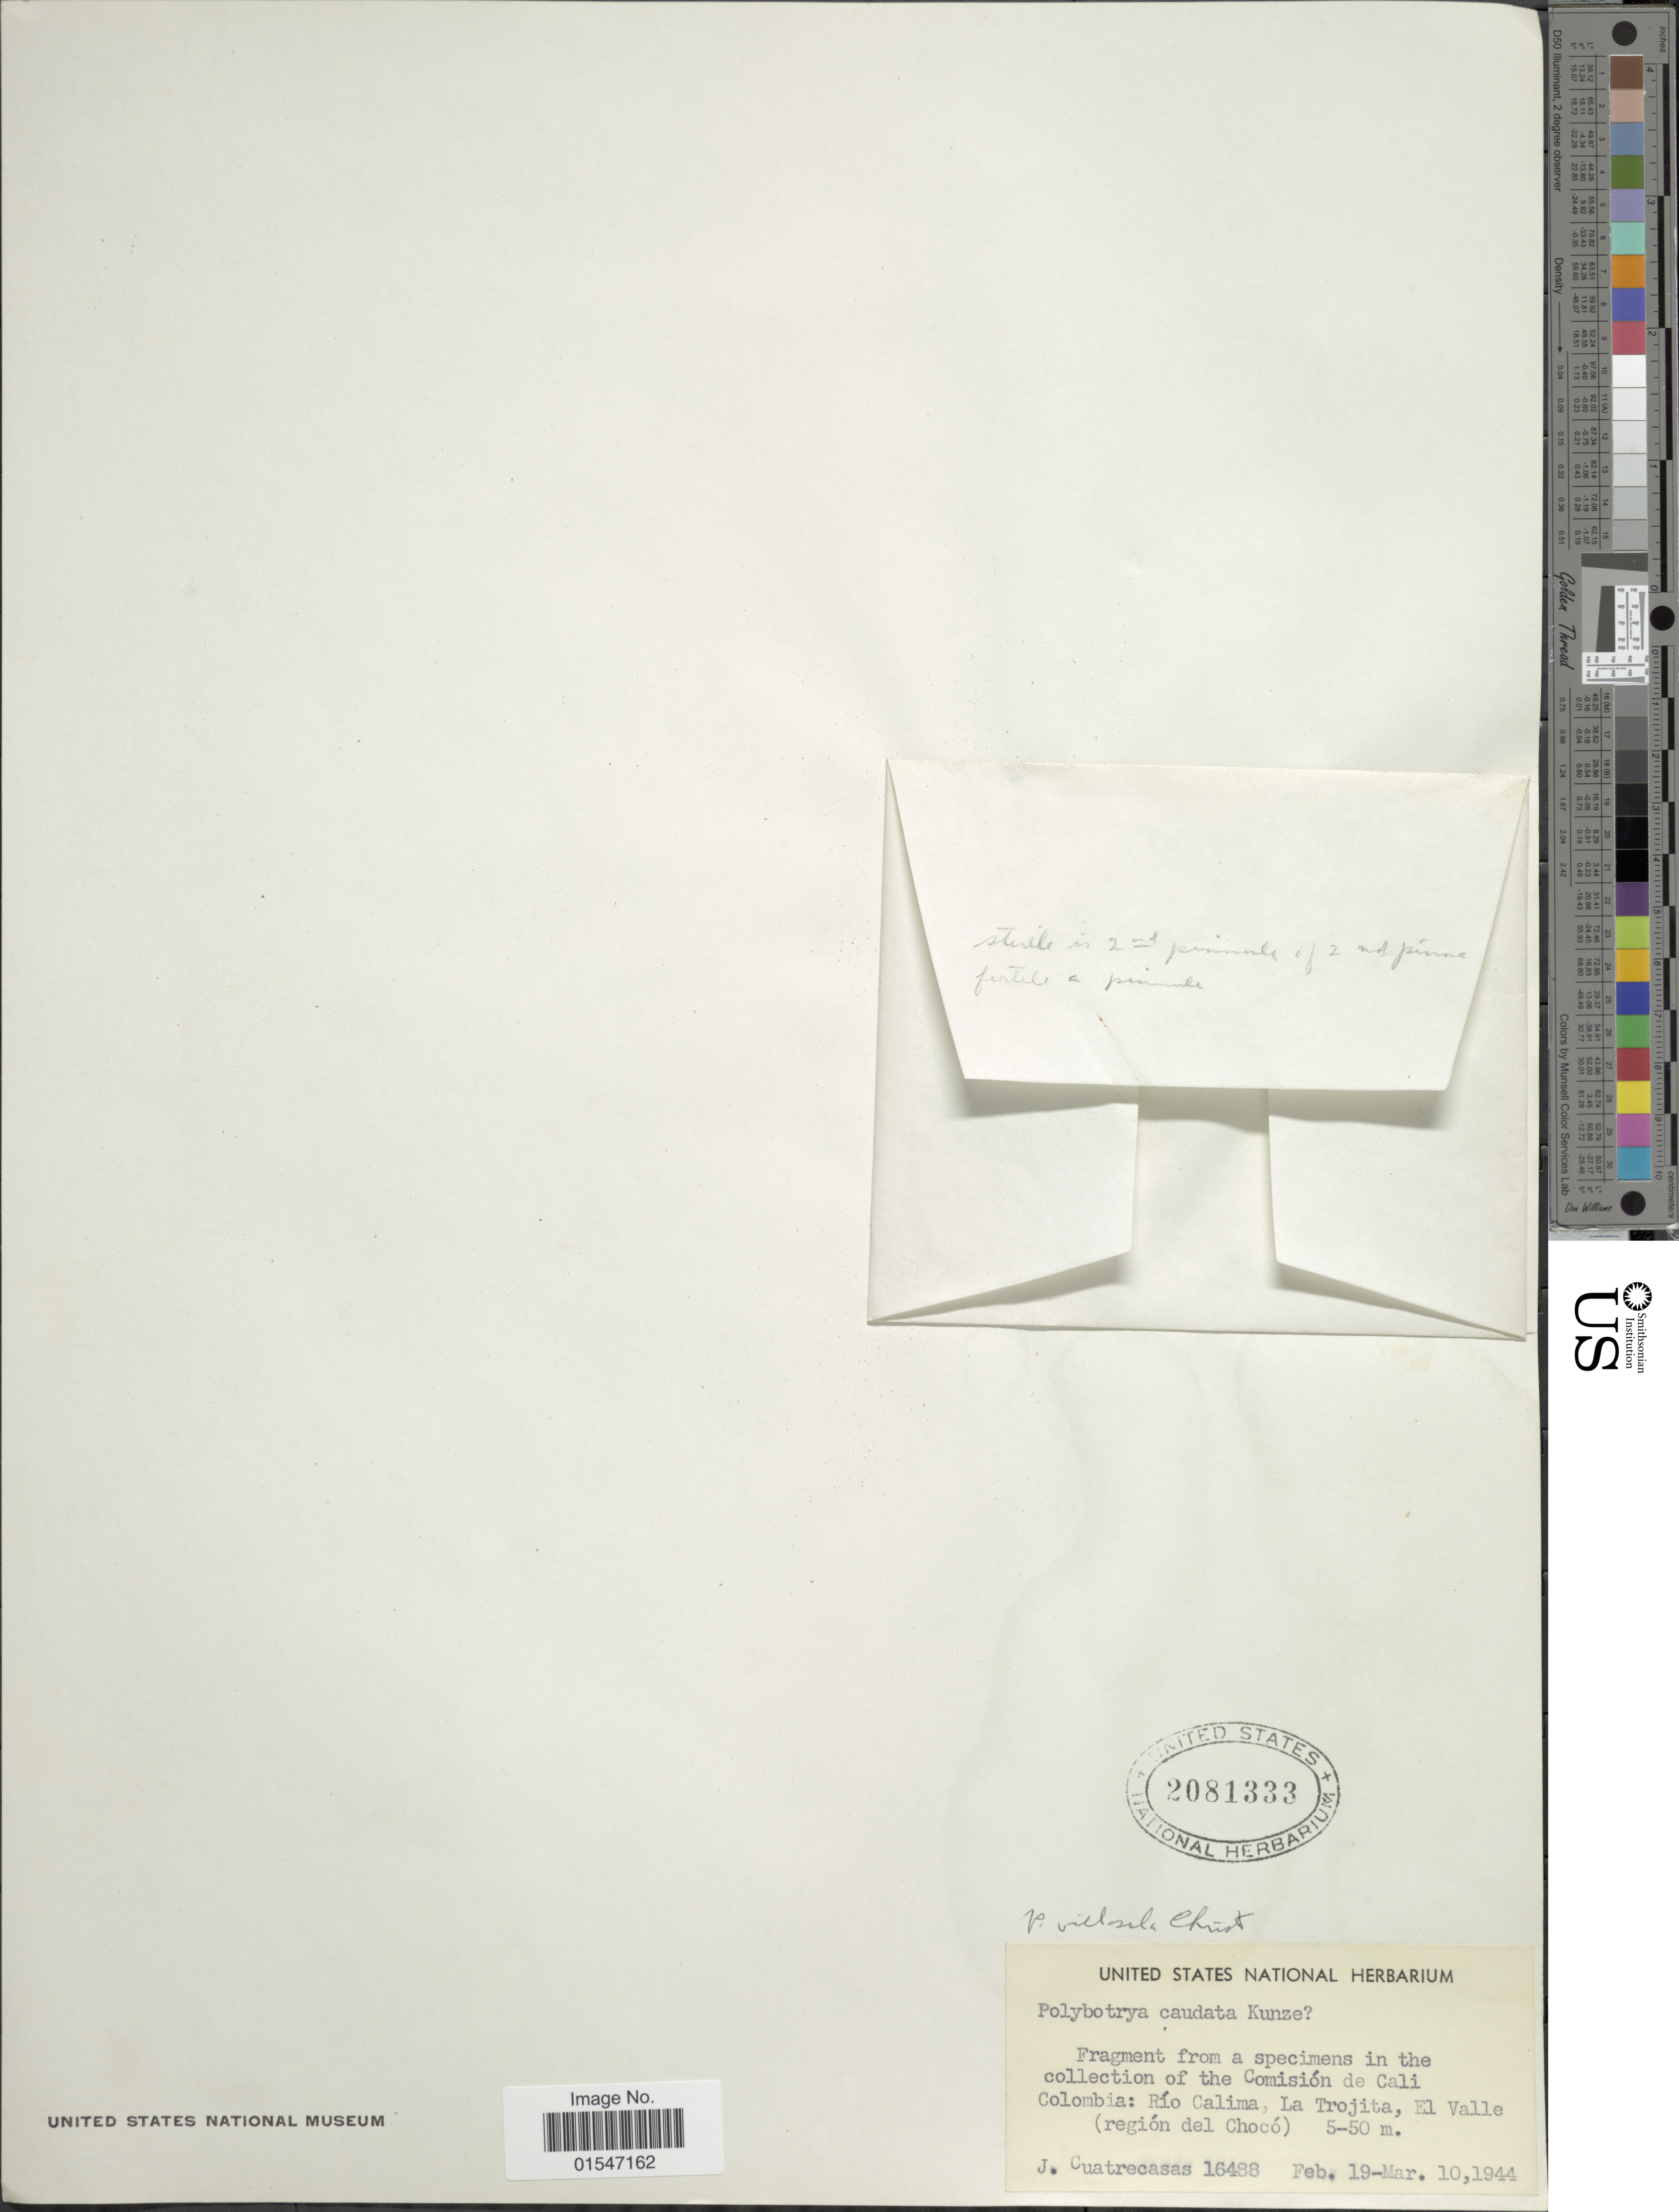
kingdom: Plantae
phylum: Tracheophyta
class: Polypodiopsida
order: Polypodiales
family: Dryopteridaceae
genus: Polybotrya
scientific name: Polybotrya caudata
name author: Kunze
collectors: J. Cuatrecasas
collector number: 16488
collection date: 1944-02-19/1944-03-10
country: Colombia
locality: Colombia: Rio Calima, La Trojita, El Valle (region del Choco).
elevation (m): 5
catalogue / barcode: US 2081333